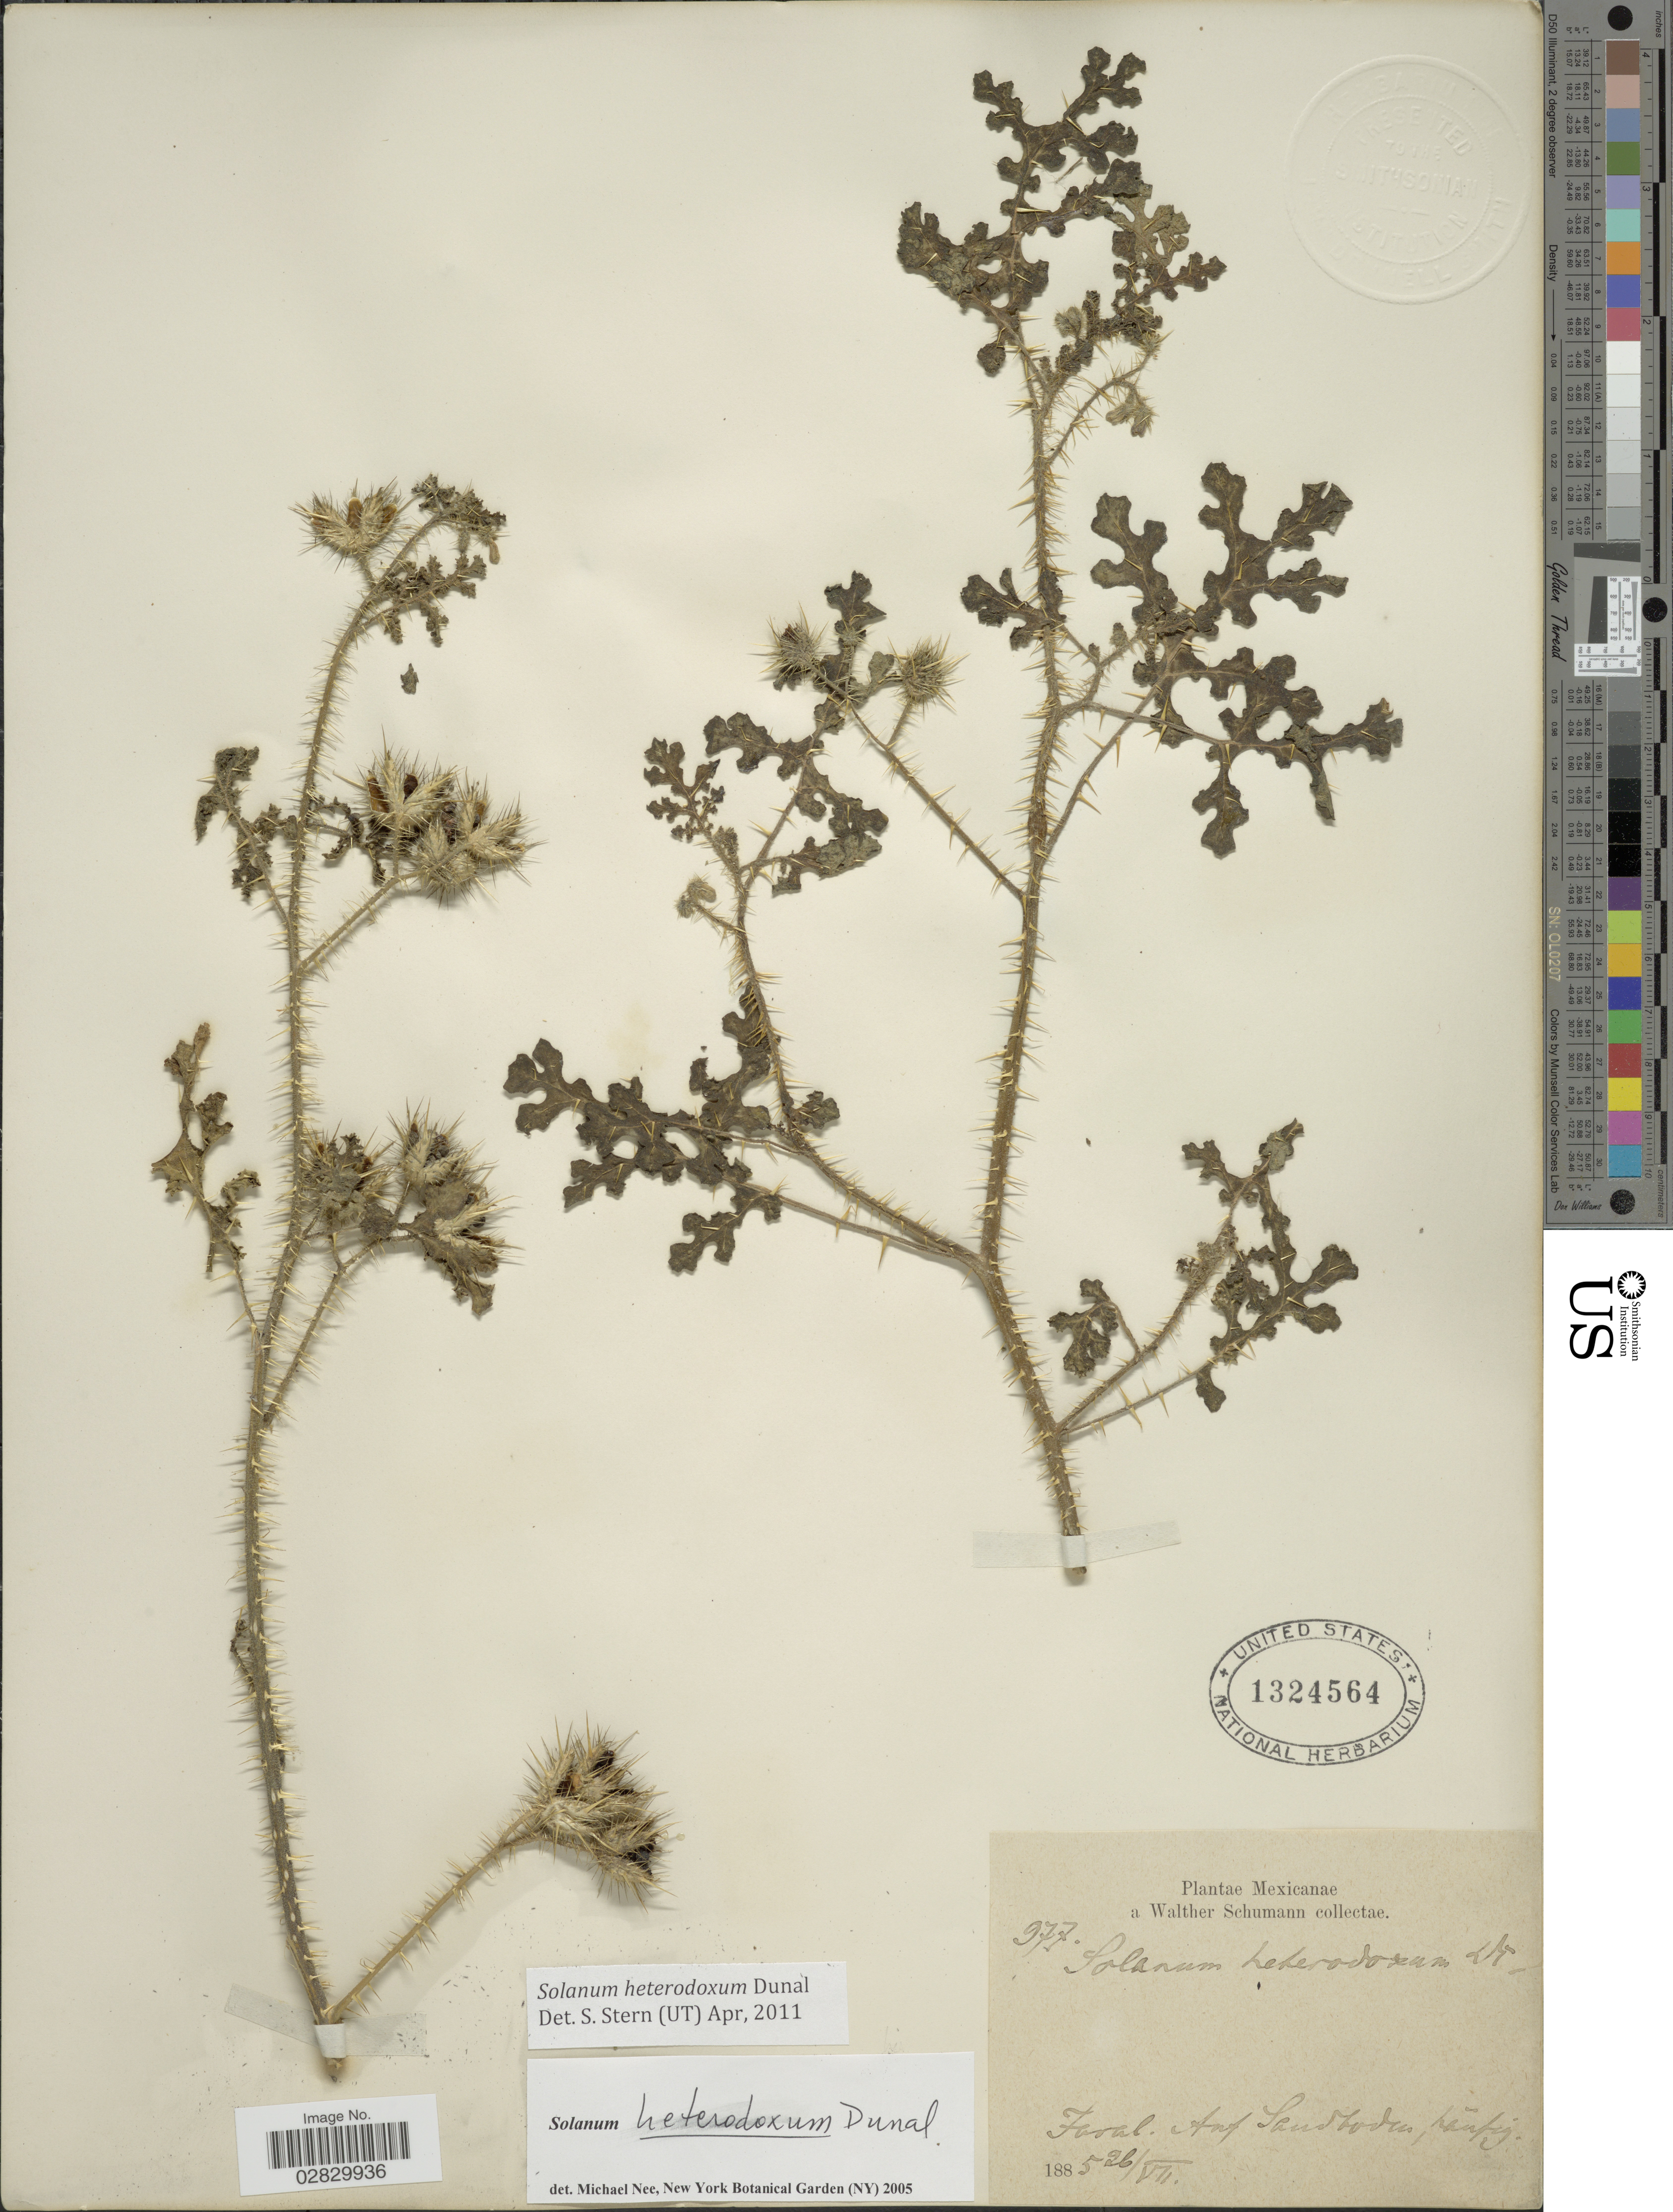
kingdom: Plantae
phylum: Tracheophyta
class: Magnoliopsida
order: Solanales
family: Solanaceae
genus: Solanum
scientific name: Solanum heterodoxum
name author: Dunal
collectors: W. Schumann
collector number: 977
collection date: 1885-07-26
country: Mexico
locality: Faral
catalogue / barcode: US 1324564